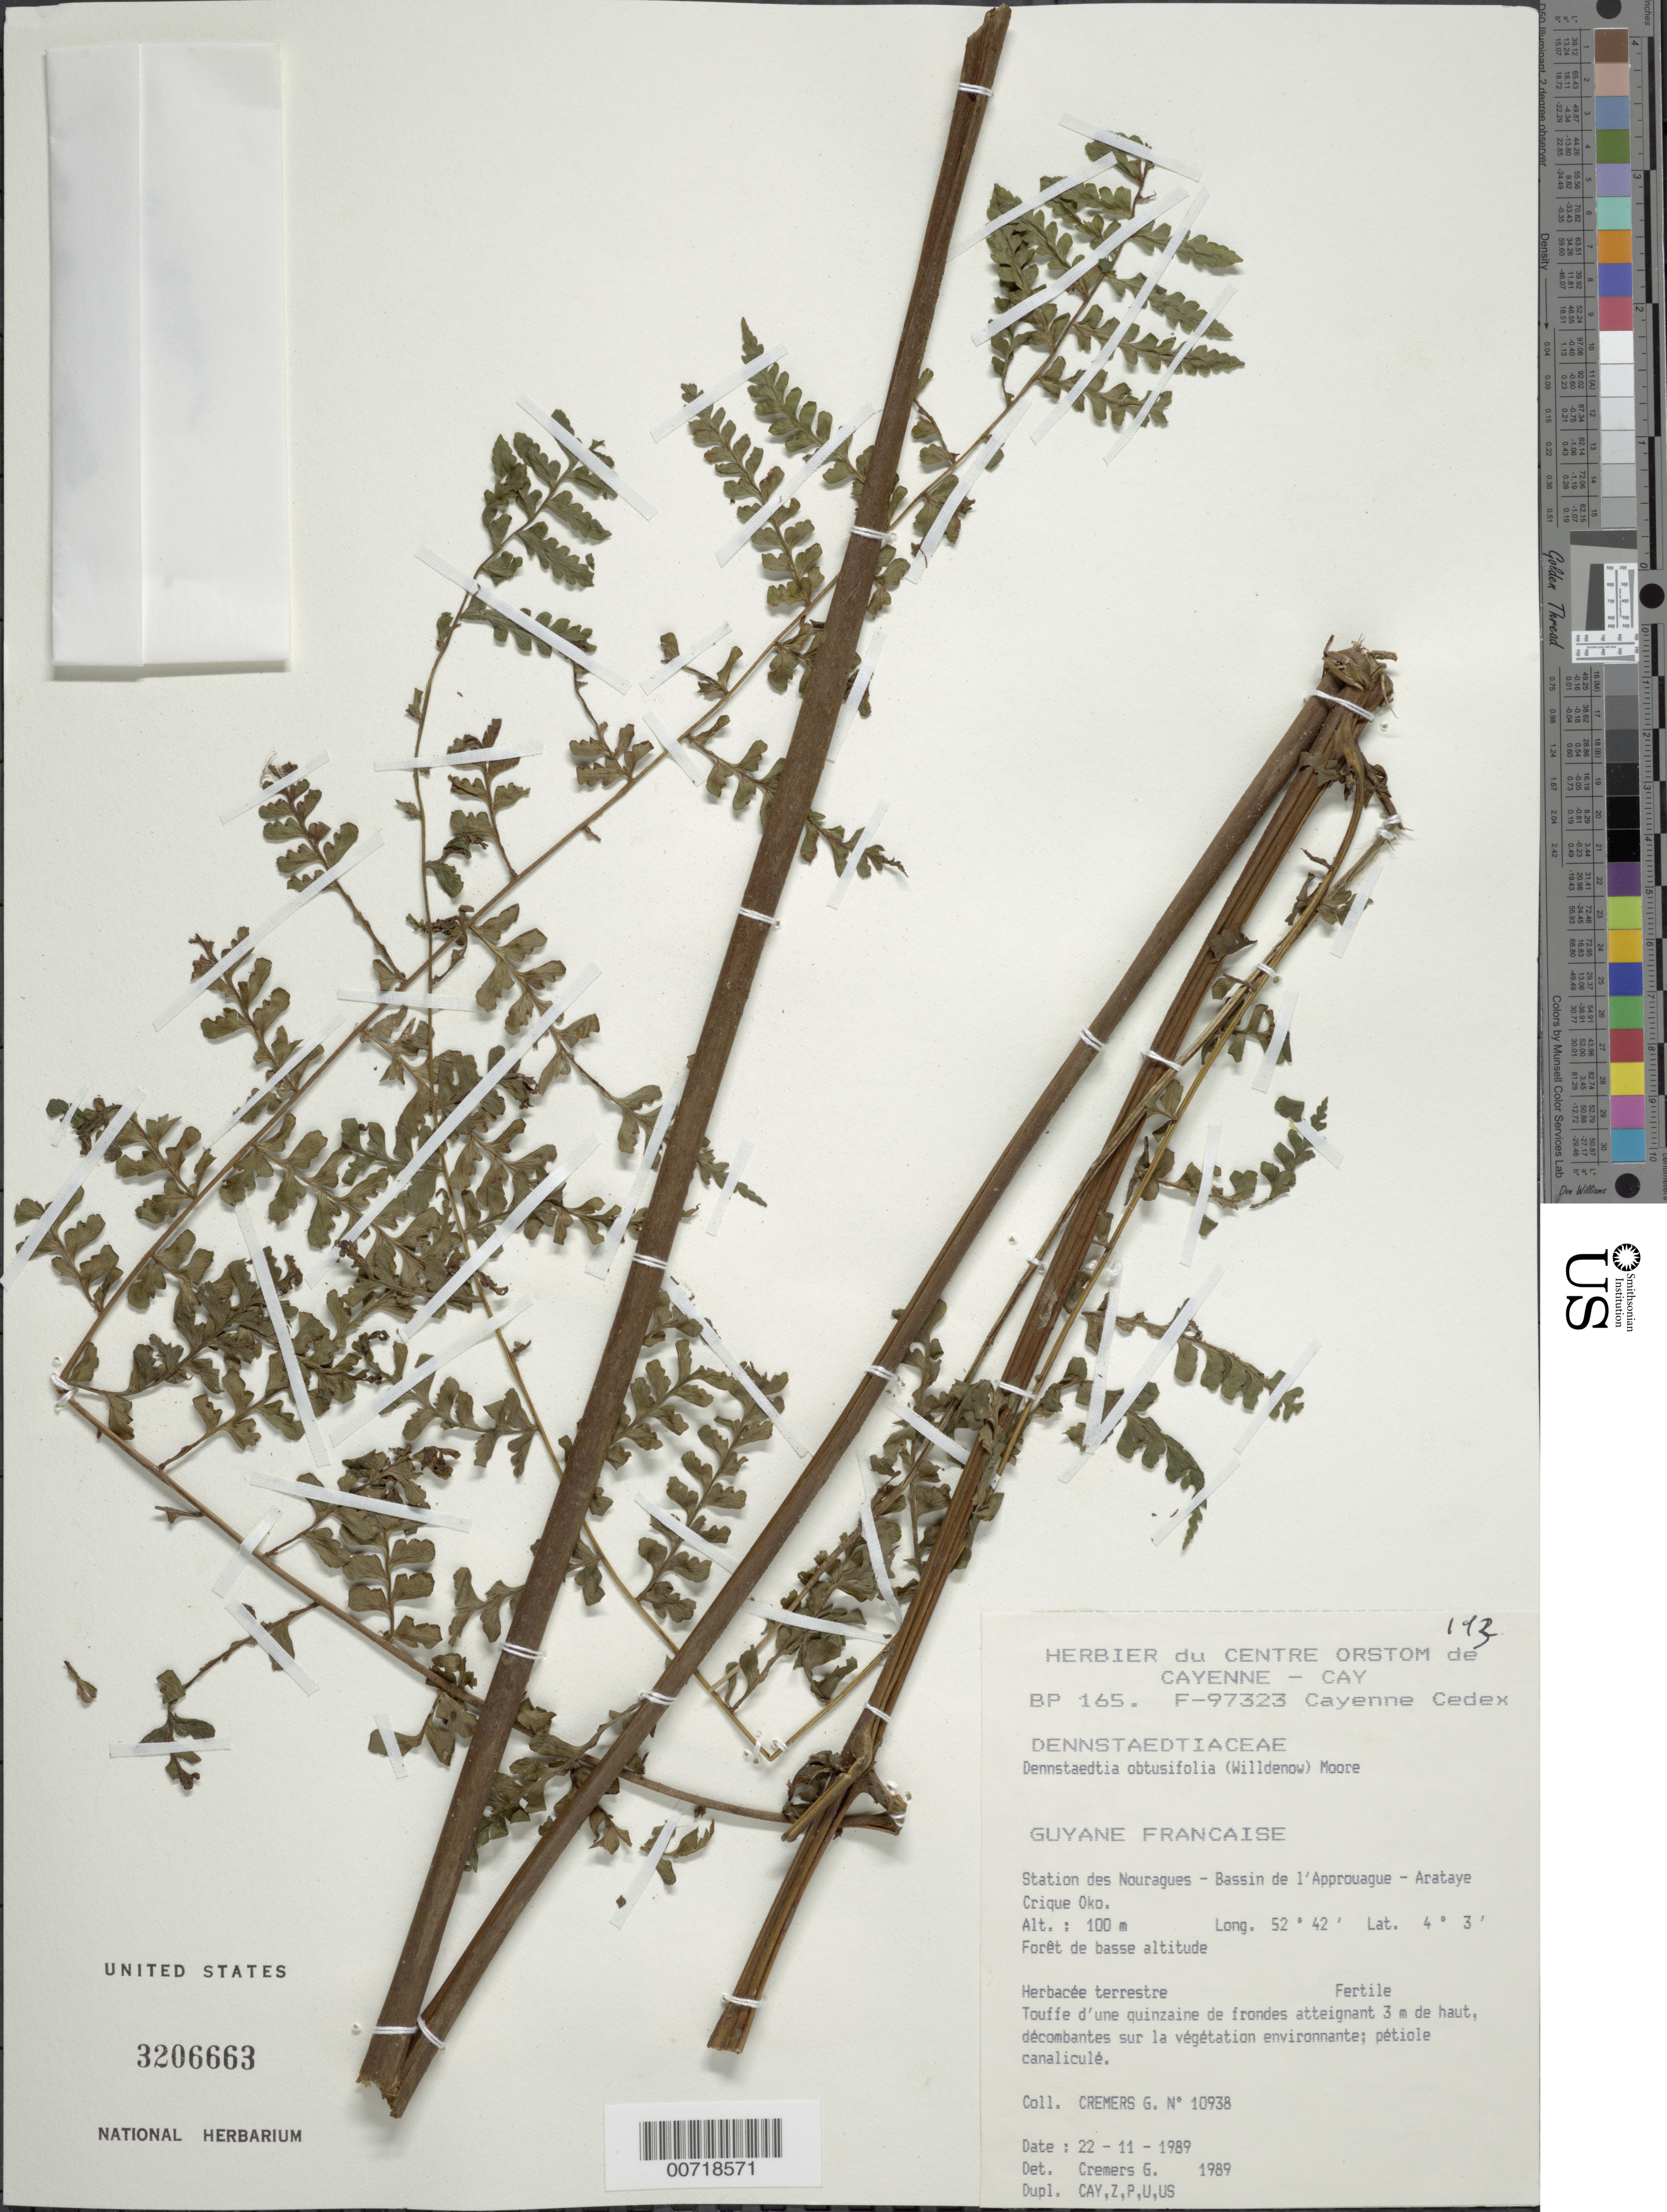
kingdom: Plantae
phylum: Tracheophyta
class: Polypodiopsida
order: Polypodiales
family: Dennstaedtiaceae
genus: Dennstaedtia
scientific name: Dennstaedtia dissecta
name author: (Sw.) T. Moore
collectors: G. Cremers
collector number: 10938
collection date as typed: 22-Nov-89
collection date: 1989-11-22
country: French Guiana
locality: Station des Nouragues, Bassin de l'Approuague, Arataye, chemin vers l'Arataye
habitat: Low altitude forest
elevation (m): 100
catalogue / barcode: US 3206663